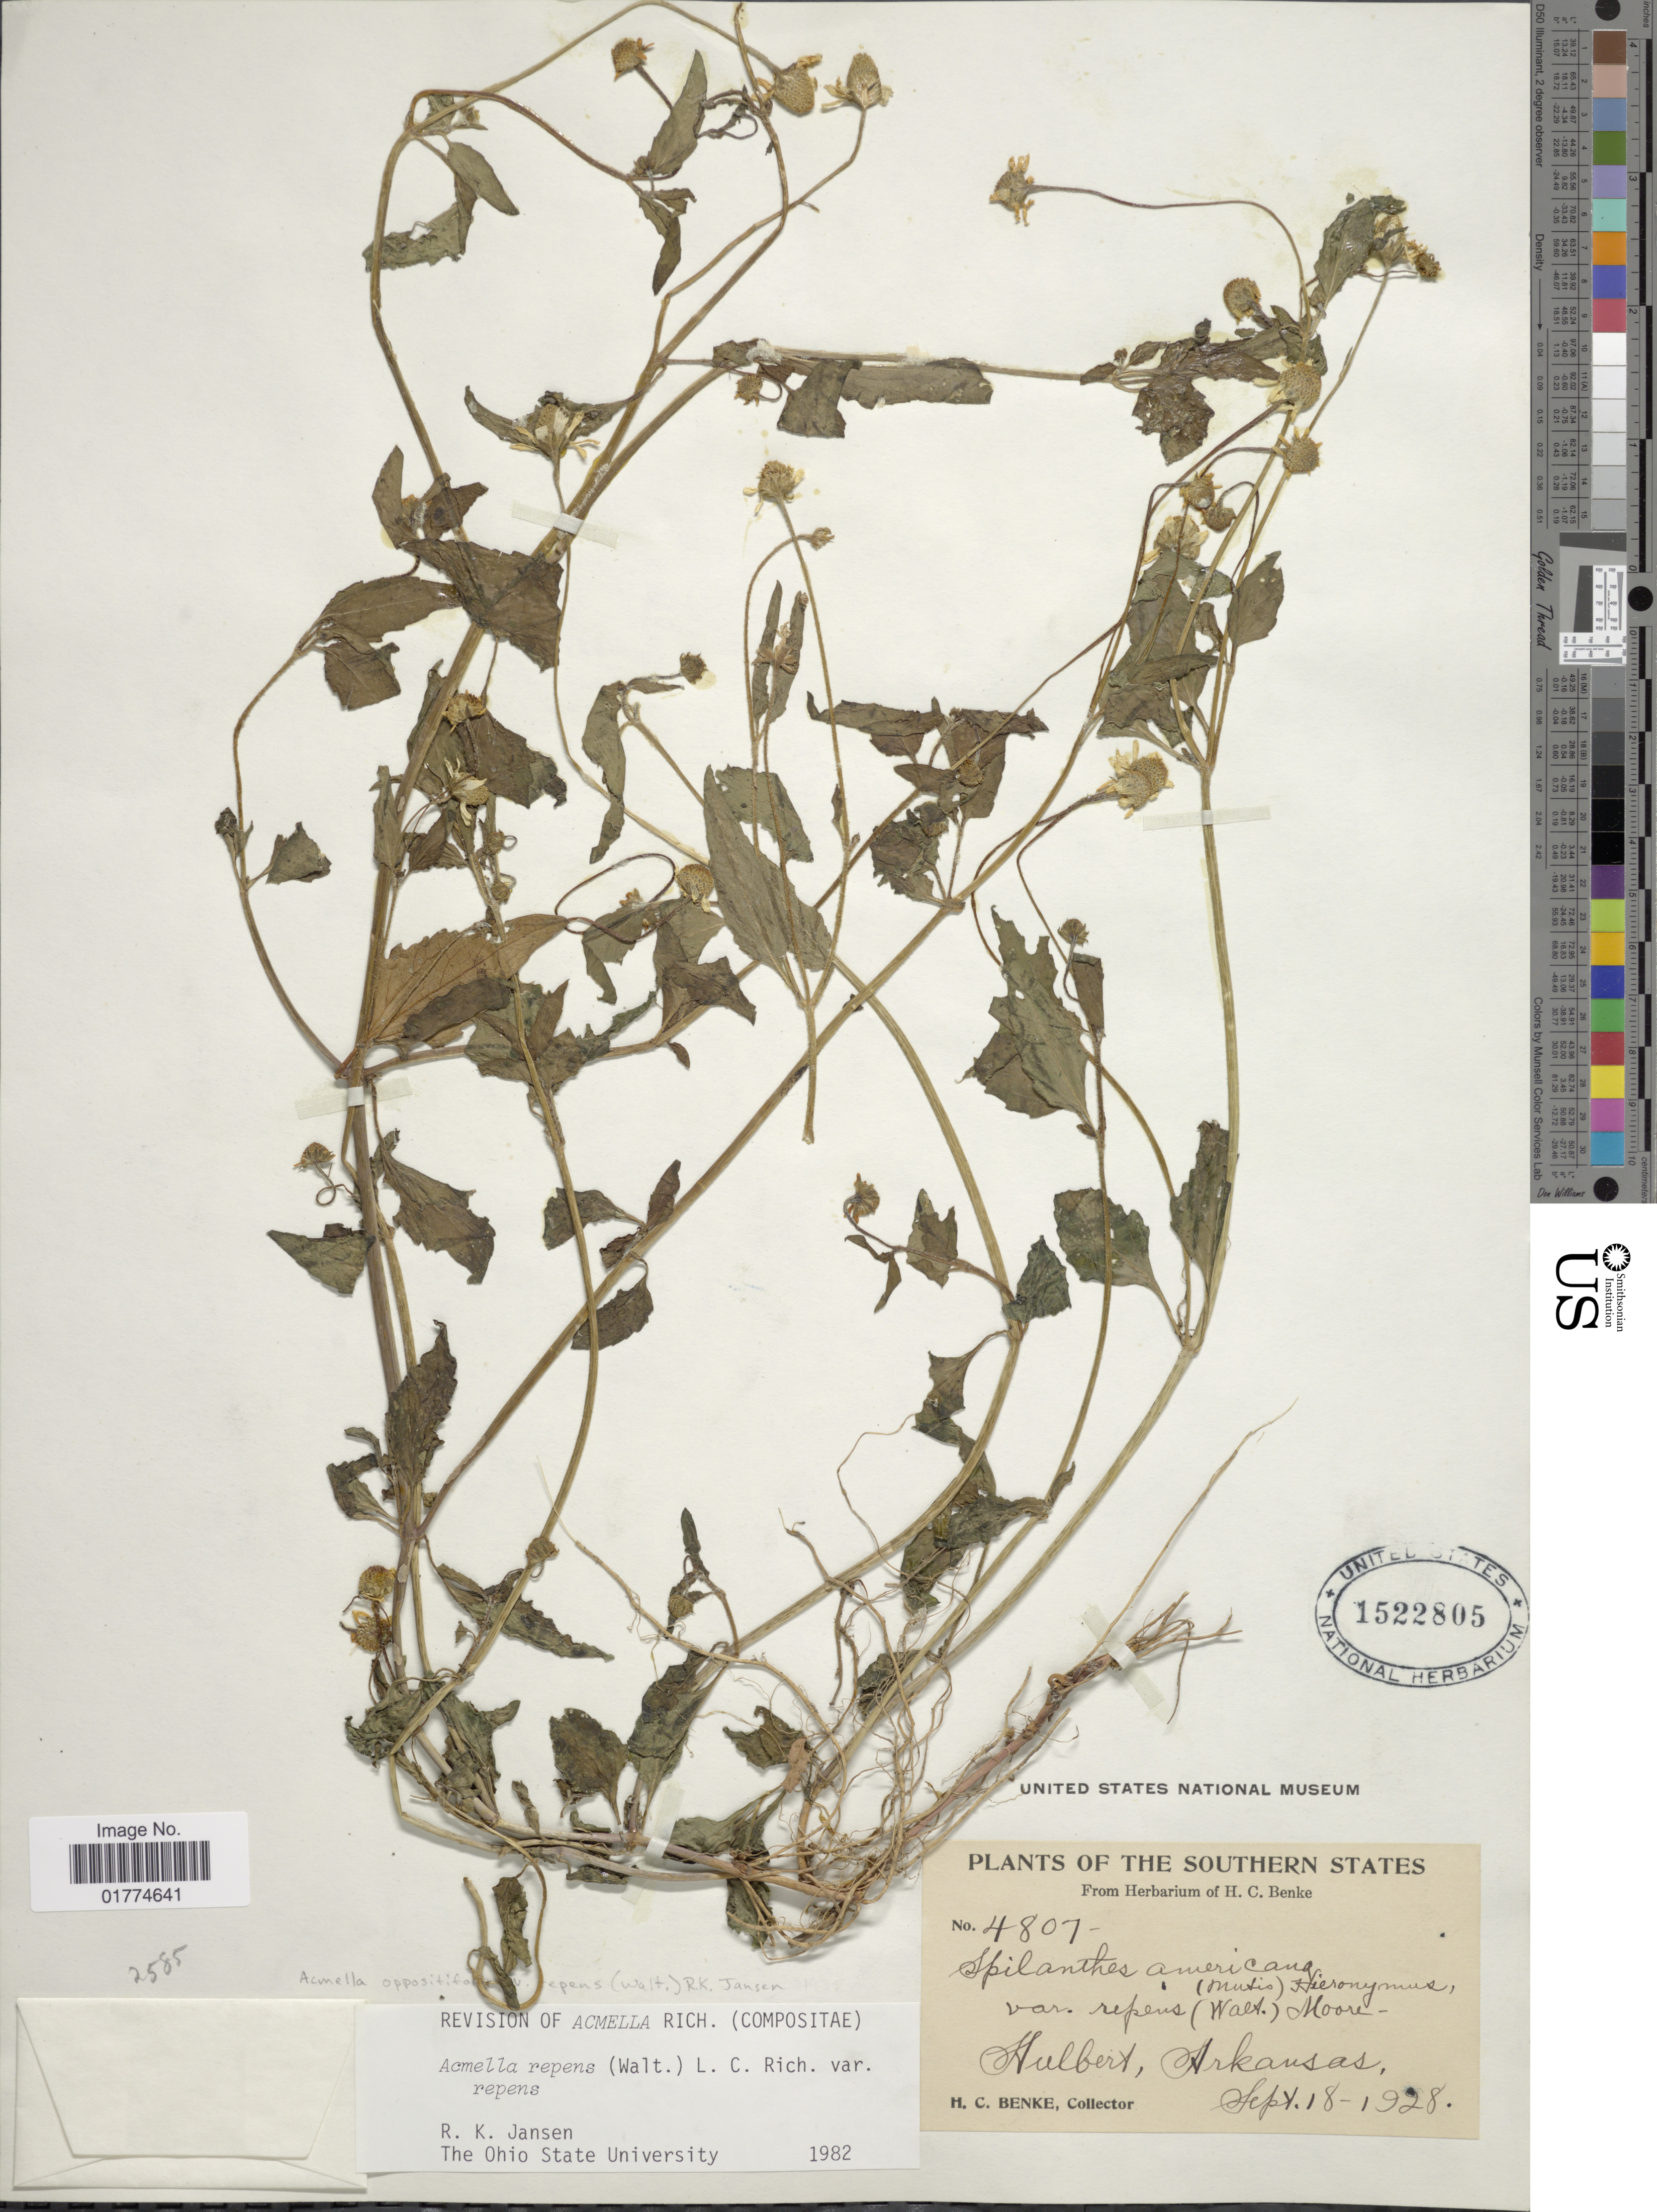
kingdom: Plantae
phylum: Tracheophyta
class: Magnoliopsida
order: Asterales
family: Asteraceae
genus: Acmella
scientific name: Acmella oppositifolia var. repens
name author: (Walter) R.K. Jansen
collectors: H. Benke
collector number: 4807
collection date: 1928-09-18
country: United States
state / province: Arkansas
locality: Southern States. Hulbert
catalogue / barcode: US 1522805